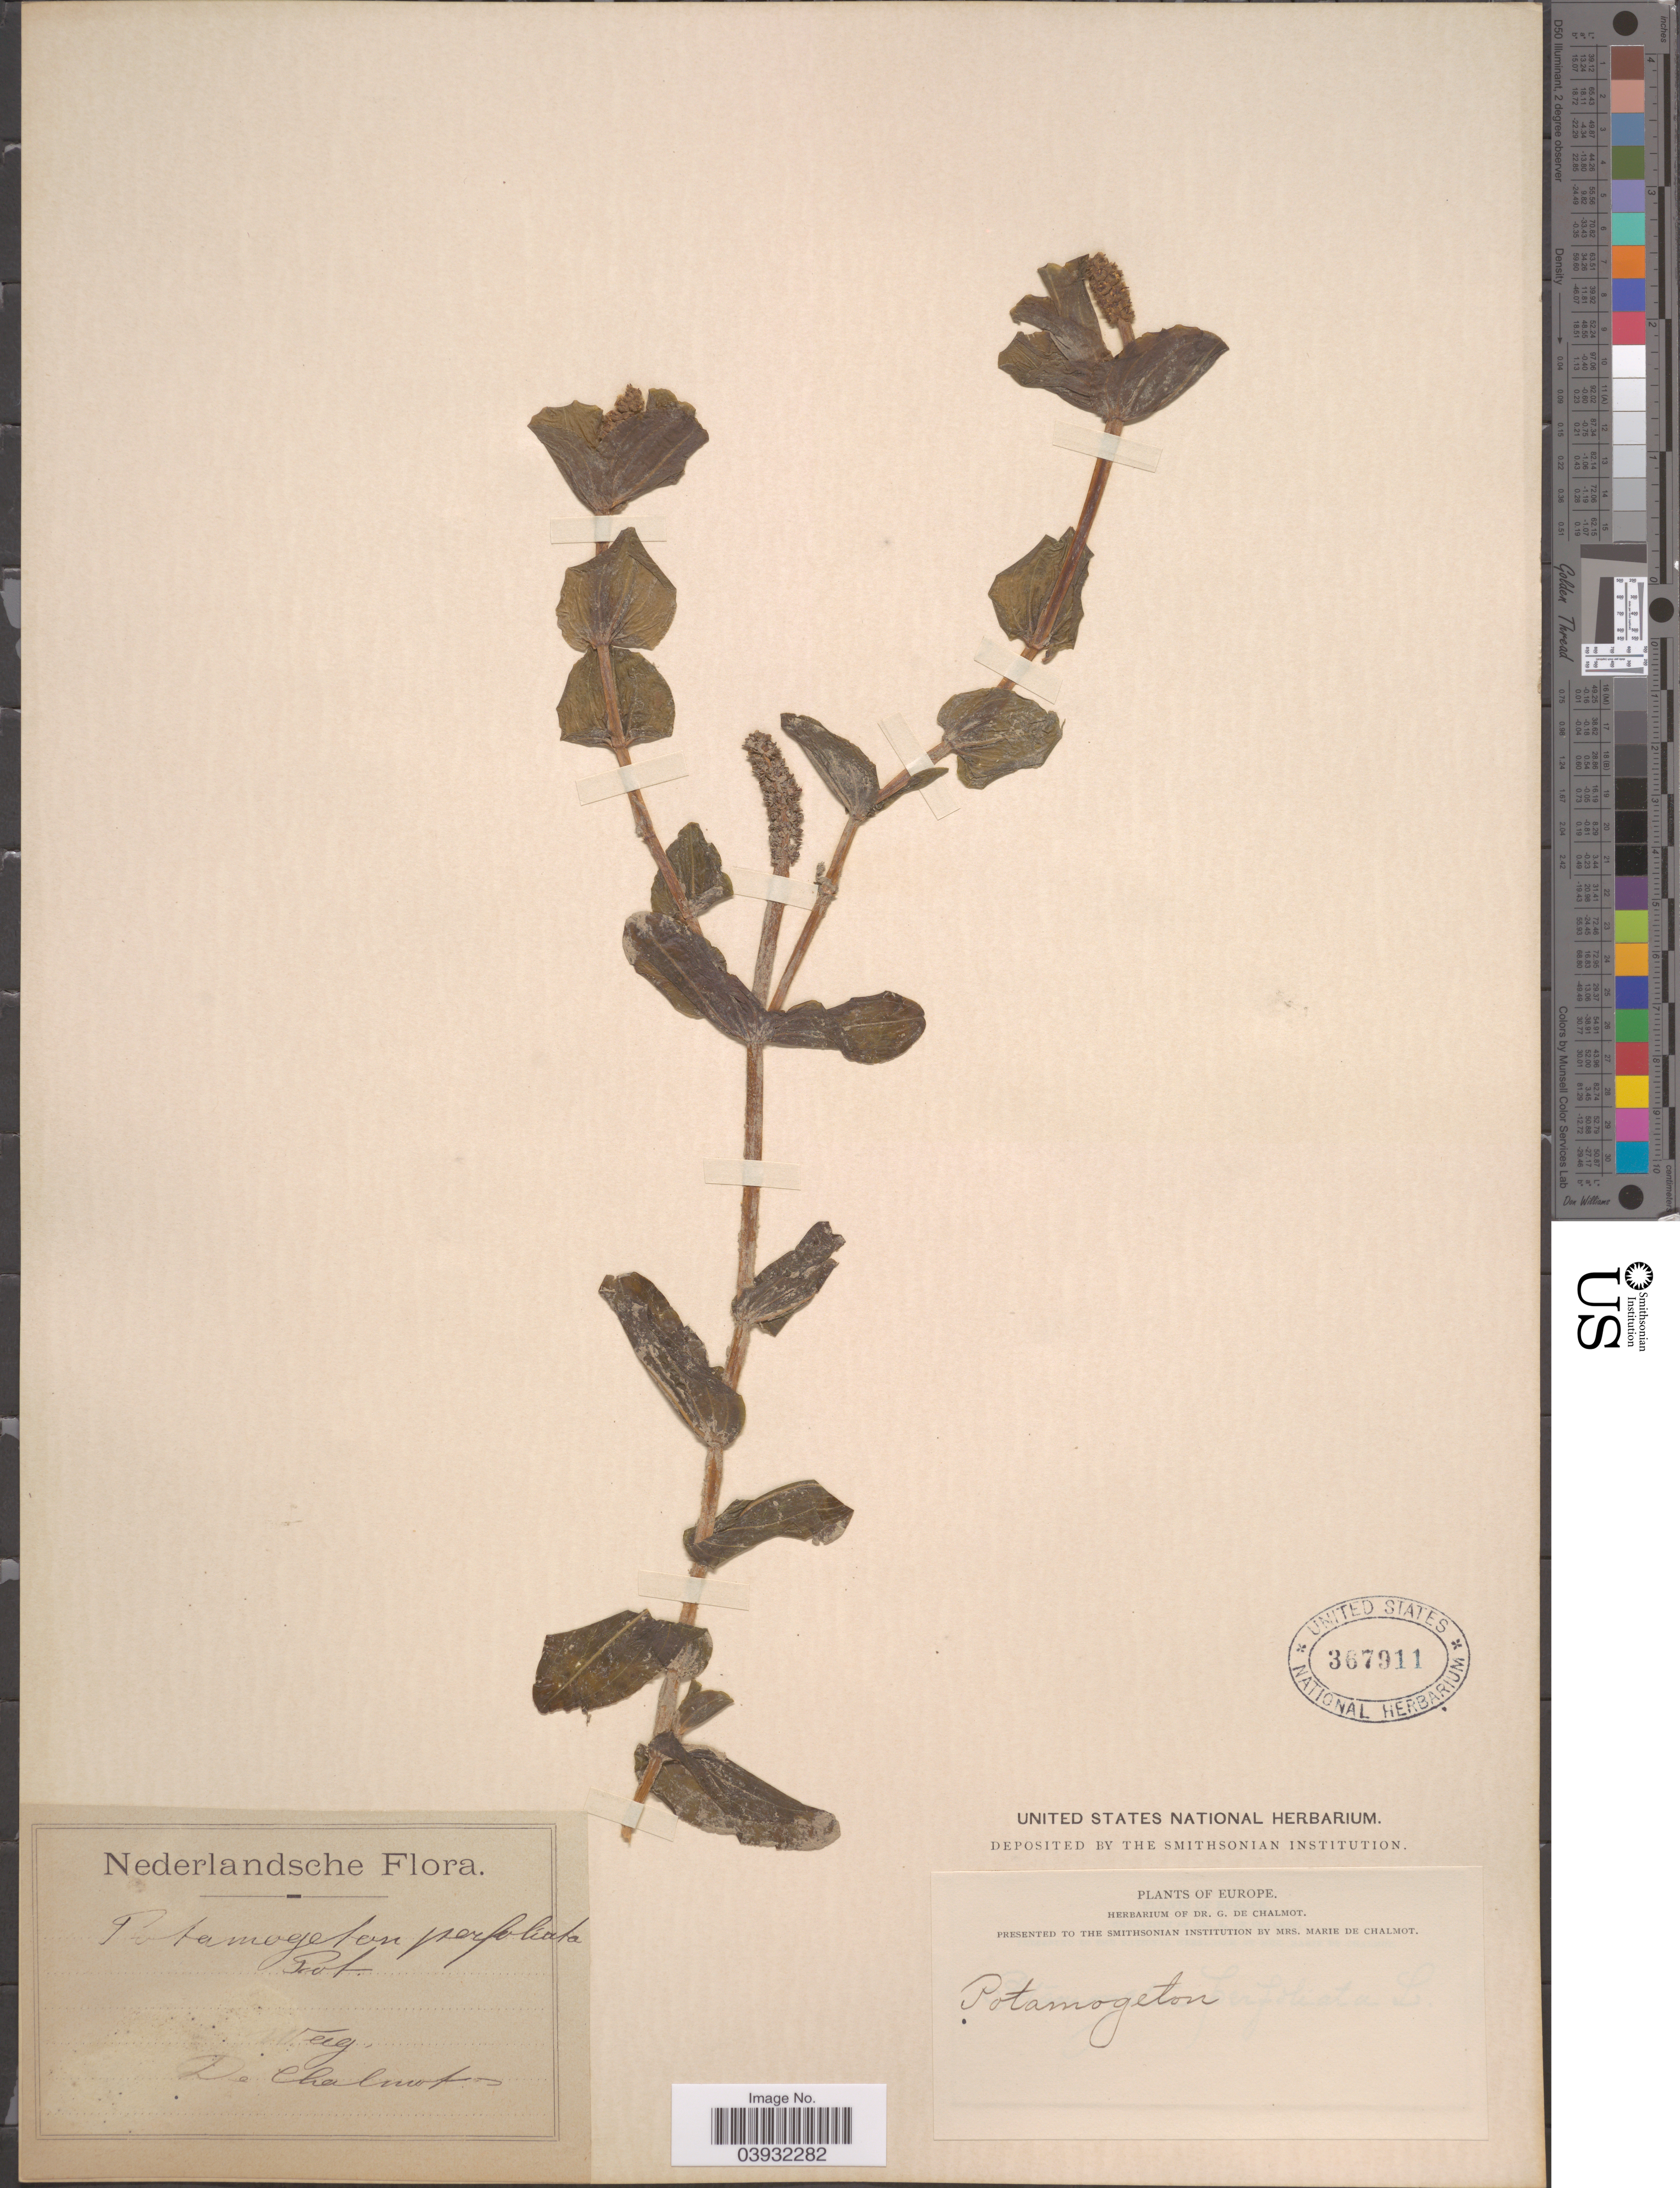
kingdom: Plantae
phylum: Tracheophyta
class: Liliopsida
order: Alismatales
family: Potamogetonaceae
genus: Potamogeton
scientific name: Potamogeton perfoliatus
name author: L.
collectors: G. de Chalmot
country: Netherlands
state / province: Gelderland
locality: Wag.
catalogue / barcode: US 367911